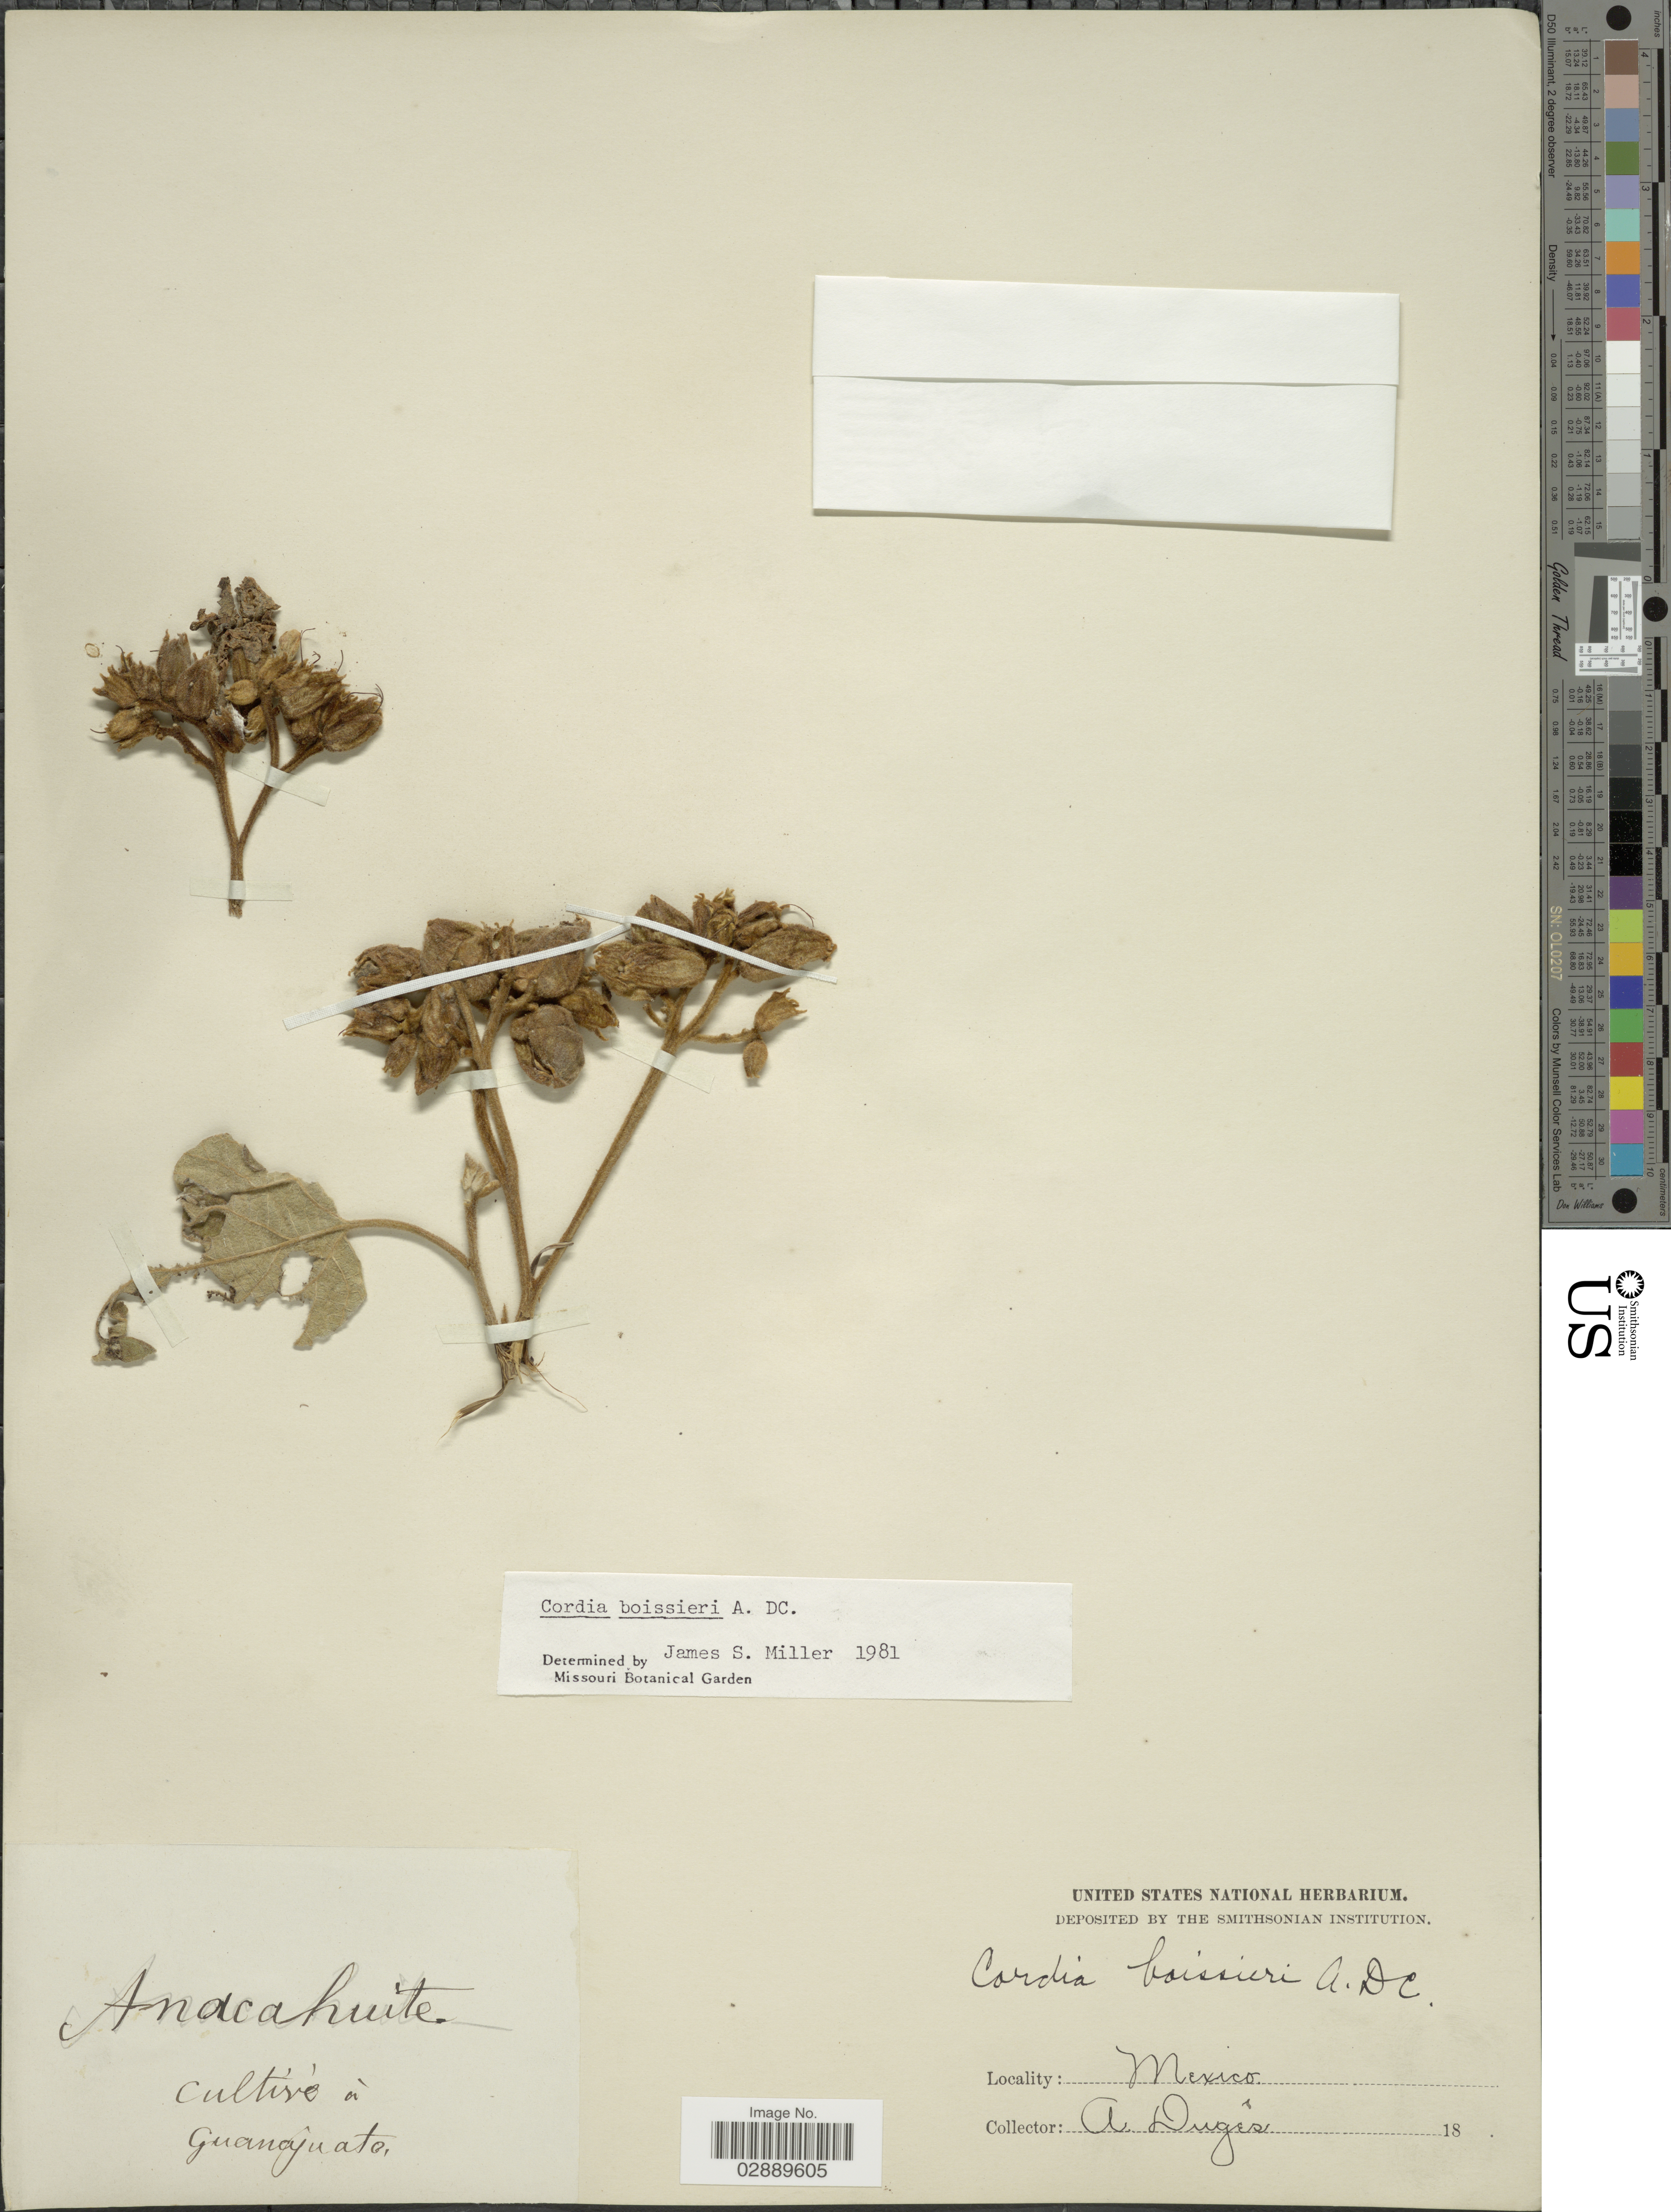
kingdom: Plantae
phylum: Tracheophyta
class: Magnoliopsida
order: Boraginales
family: Cordiaceae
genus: Cordia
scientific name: Cordia boissieri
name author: A. DC.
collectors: A. Dugès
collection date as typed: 18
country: Mexico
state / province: Guanajuato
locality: Cultivè à Guanajuato.